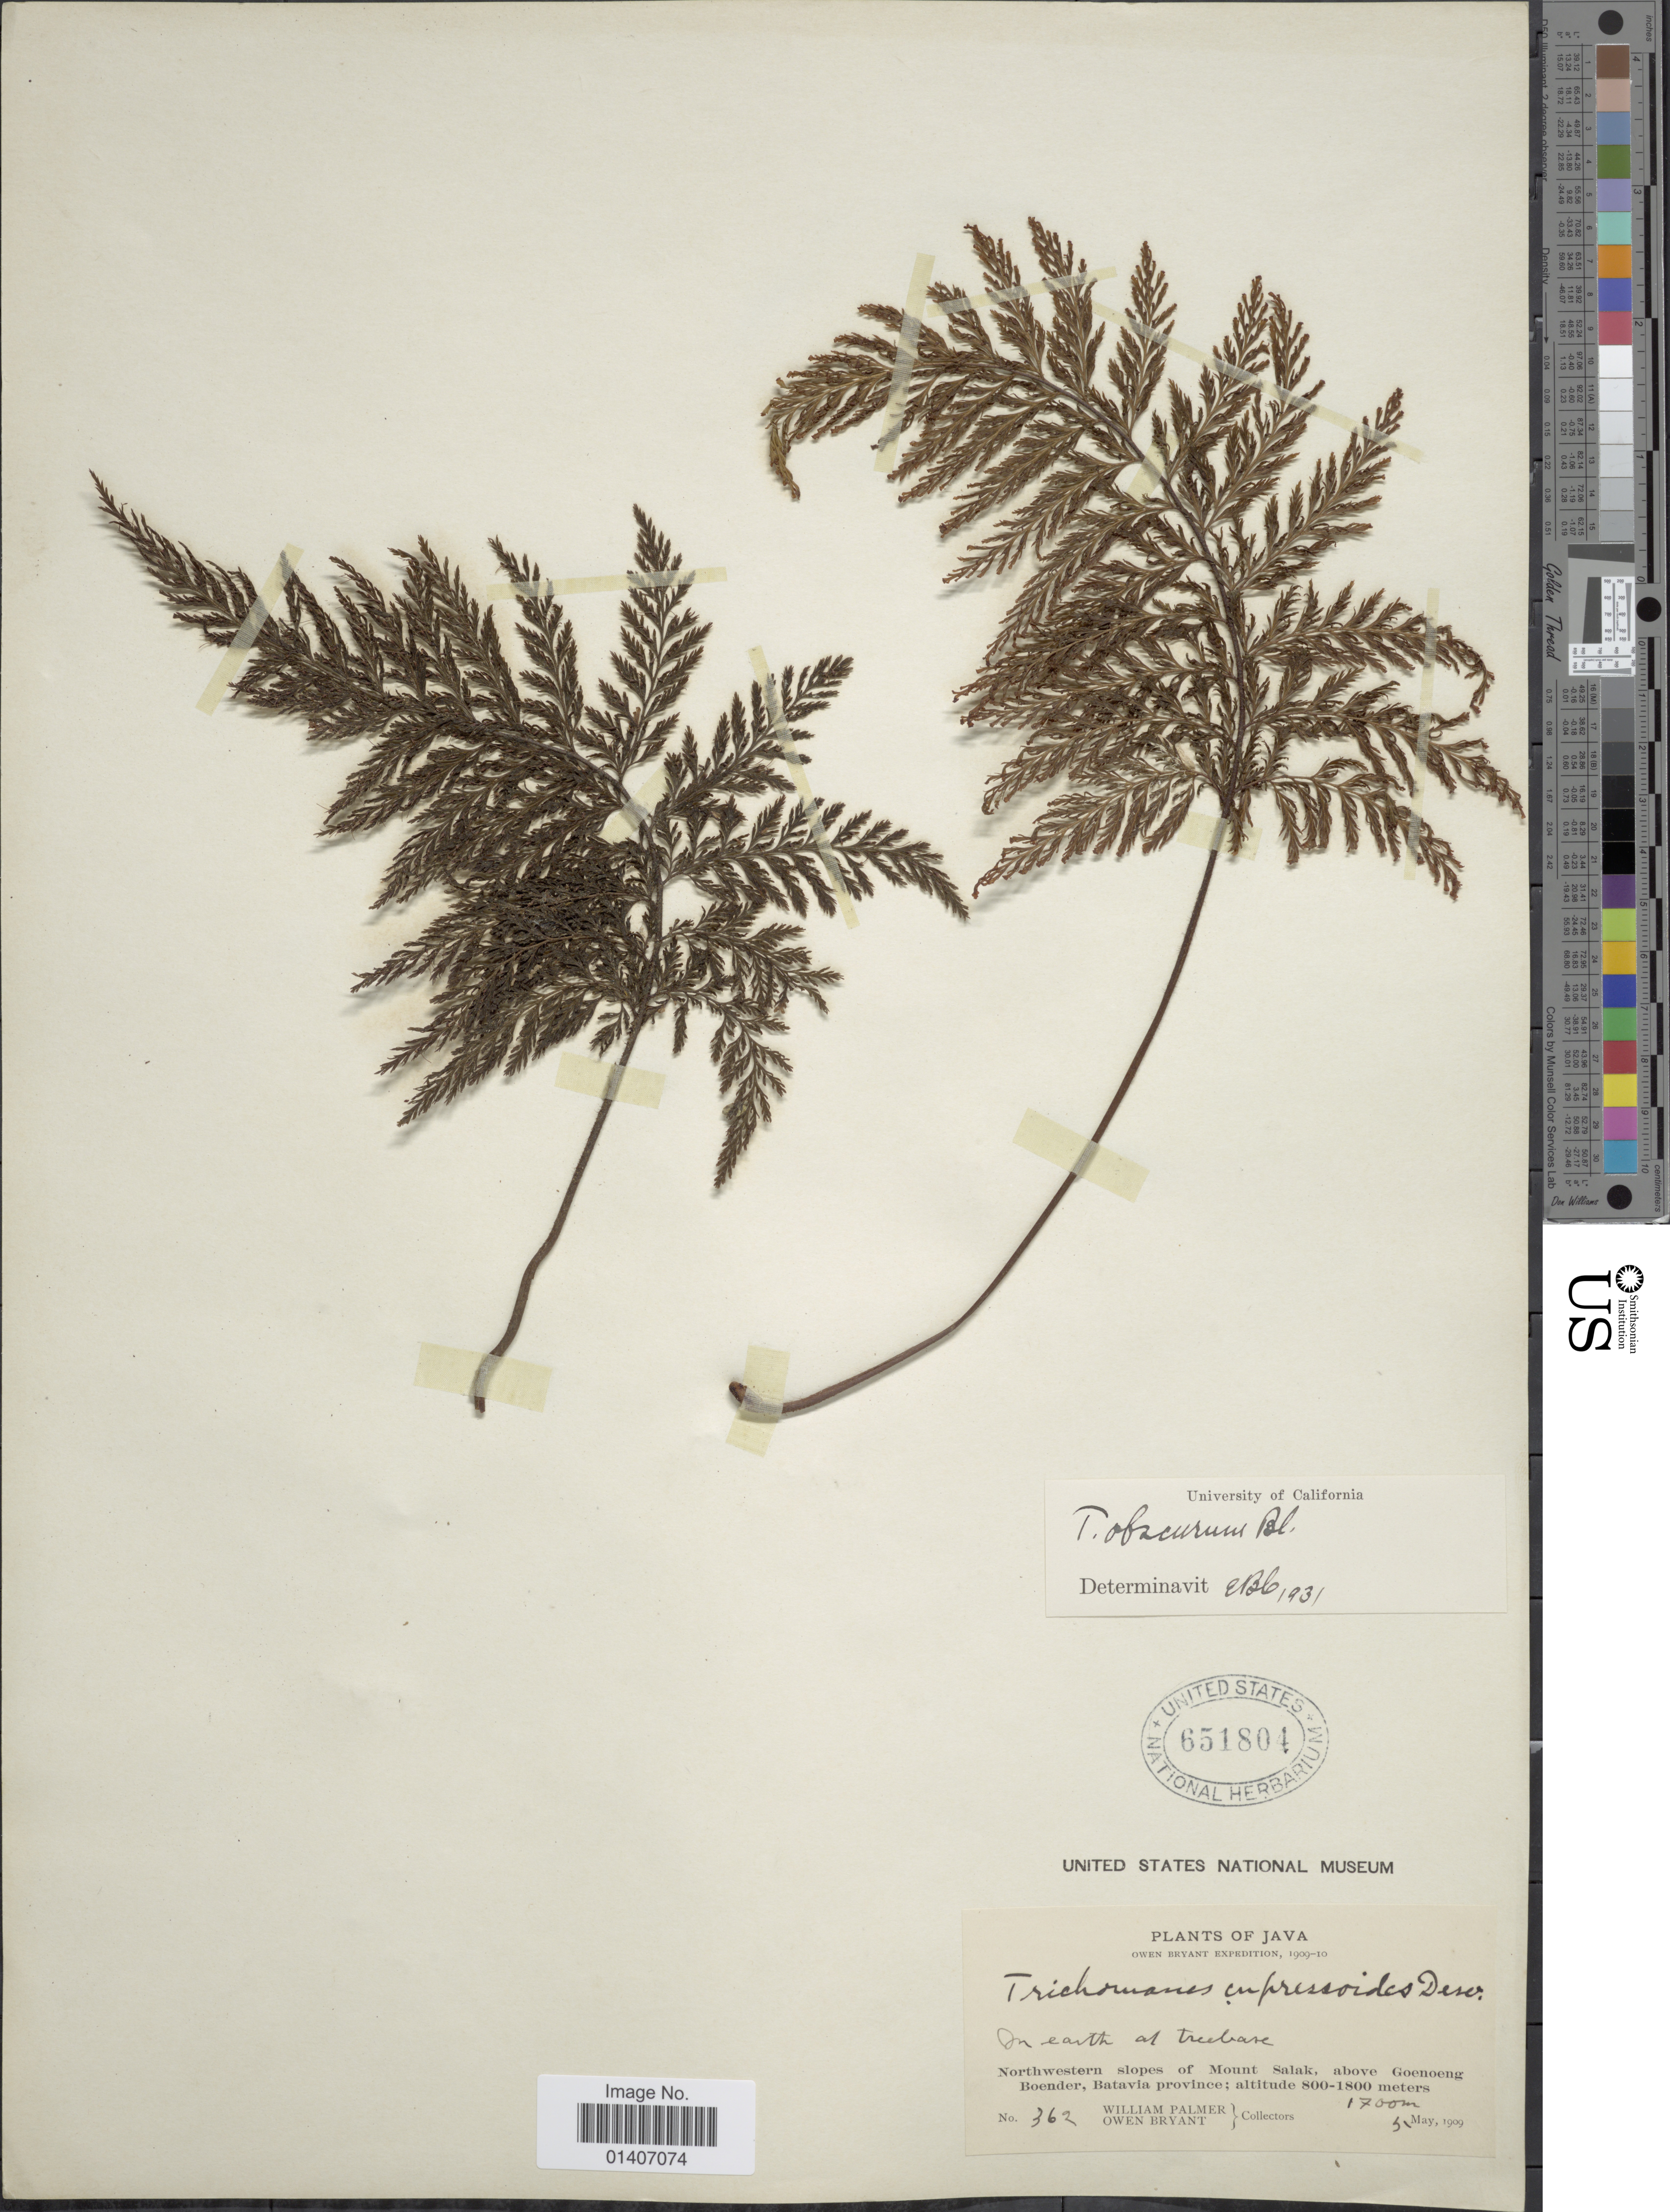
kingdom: Plantae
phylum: Tracheophyta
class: Polypodiopsida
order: Hymenophyllales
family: Hymenophyllaceae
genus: Abrodictyum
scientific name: Abrodictyum obscurum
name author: (Blume) Ebihara & K. Iwats.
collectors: W. Palmer & O. Bryant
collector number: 362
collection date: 1909-05-05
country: Indonesia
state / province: Java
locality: Java, in earth of treebase, Northwestern slopes of Mount Salak, above Goenoeng Boender, Batavia province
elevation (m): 1700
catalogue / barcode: US 651804